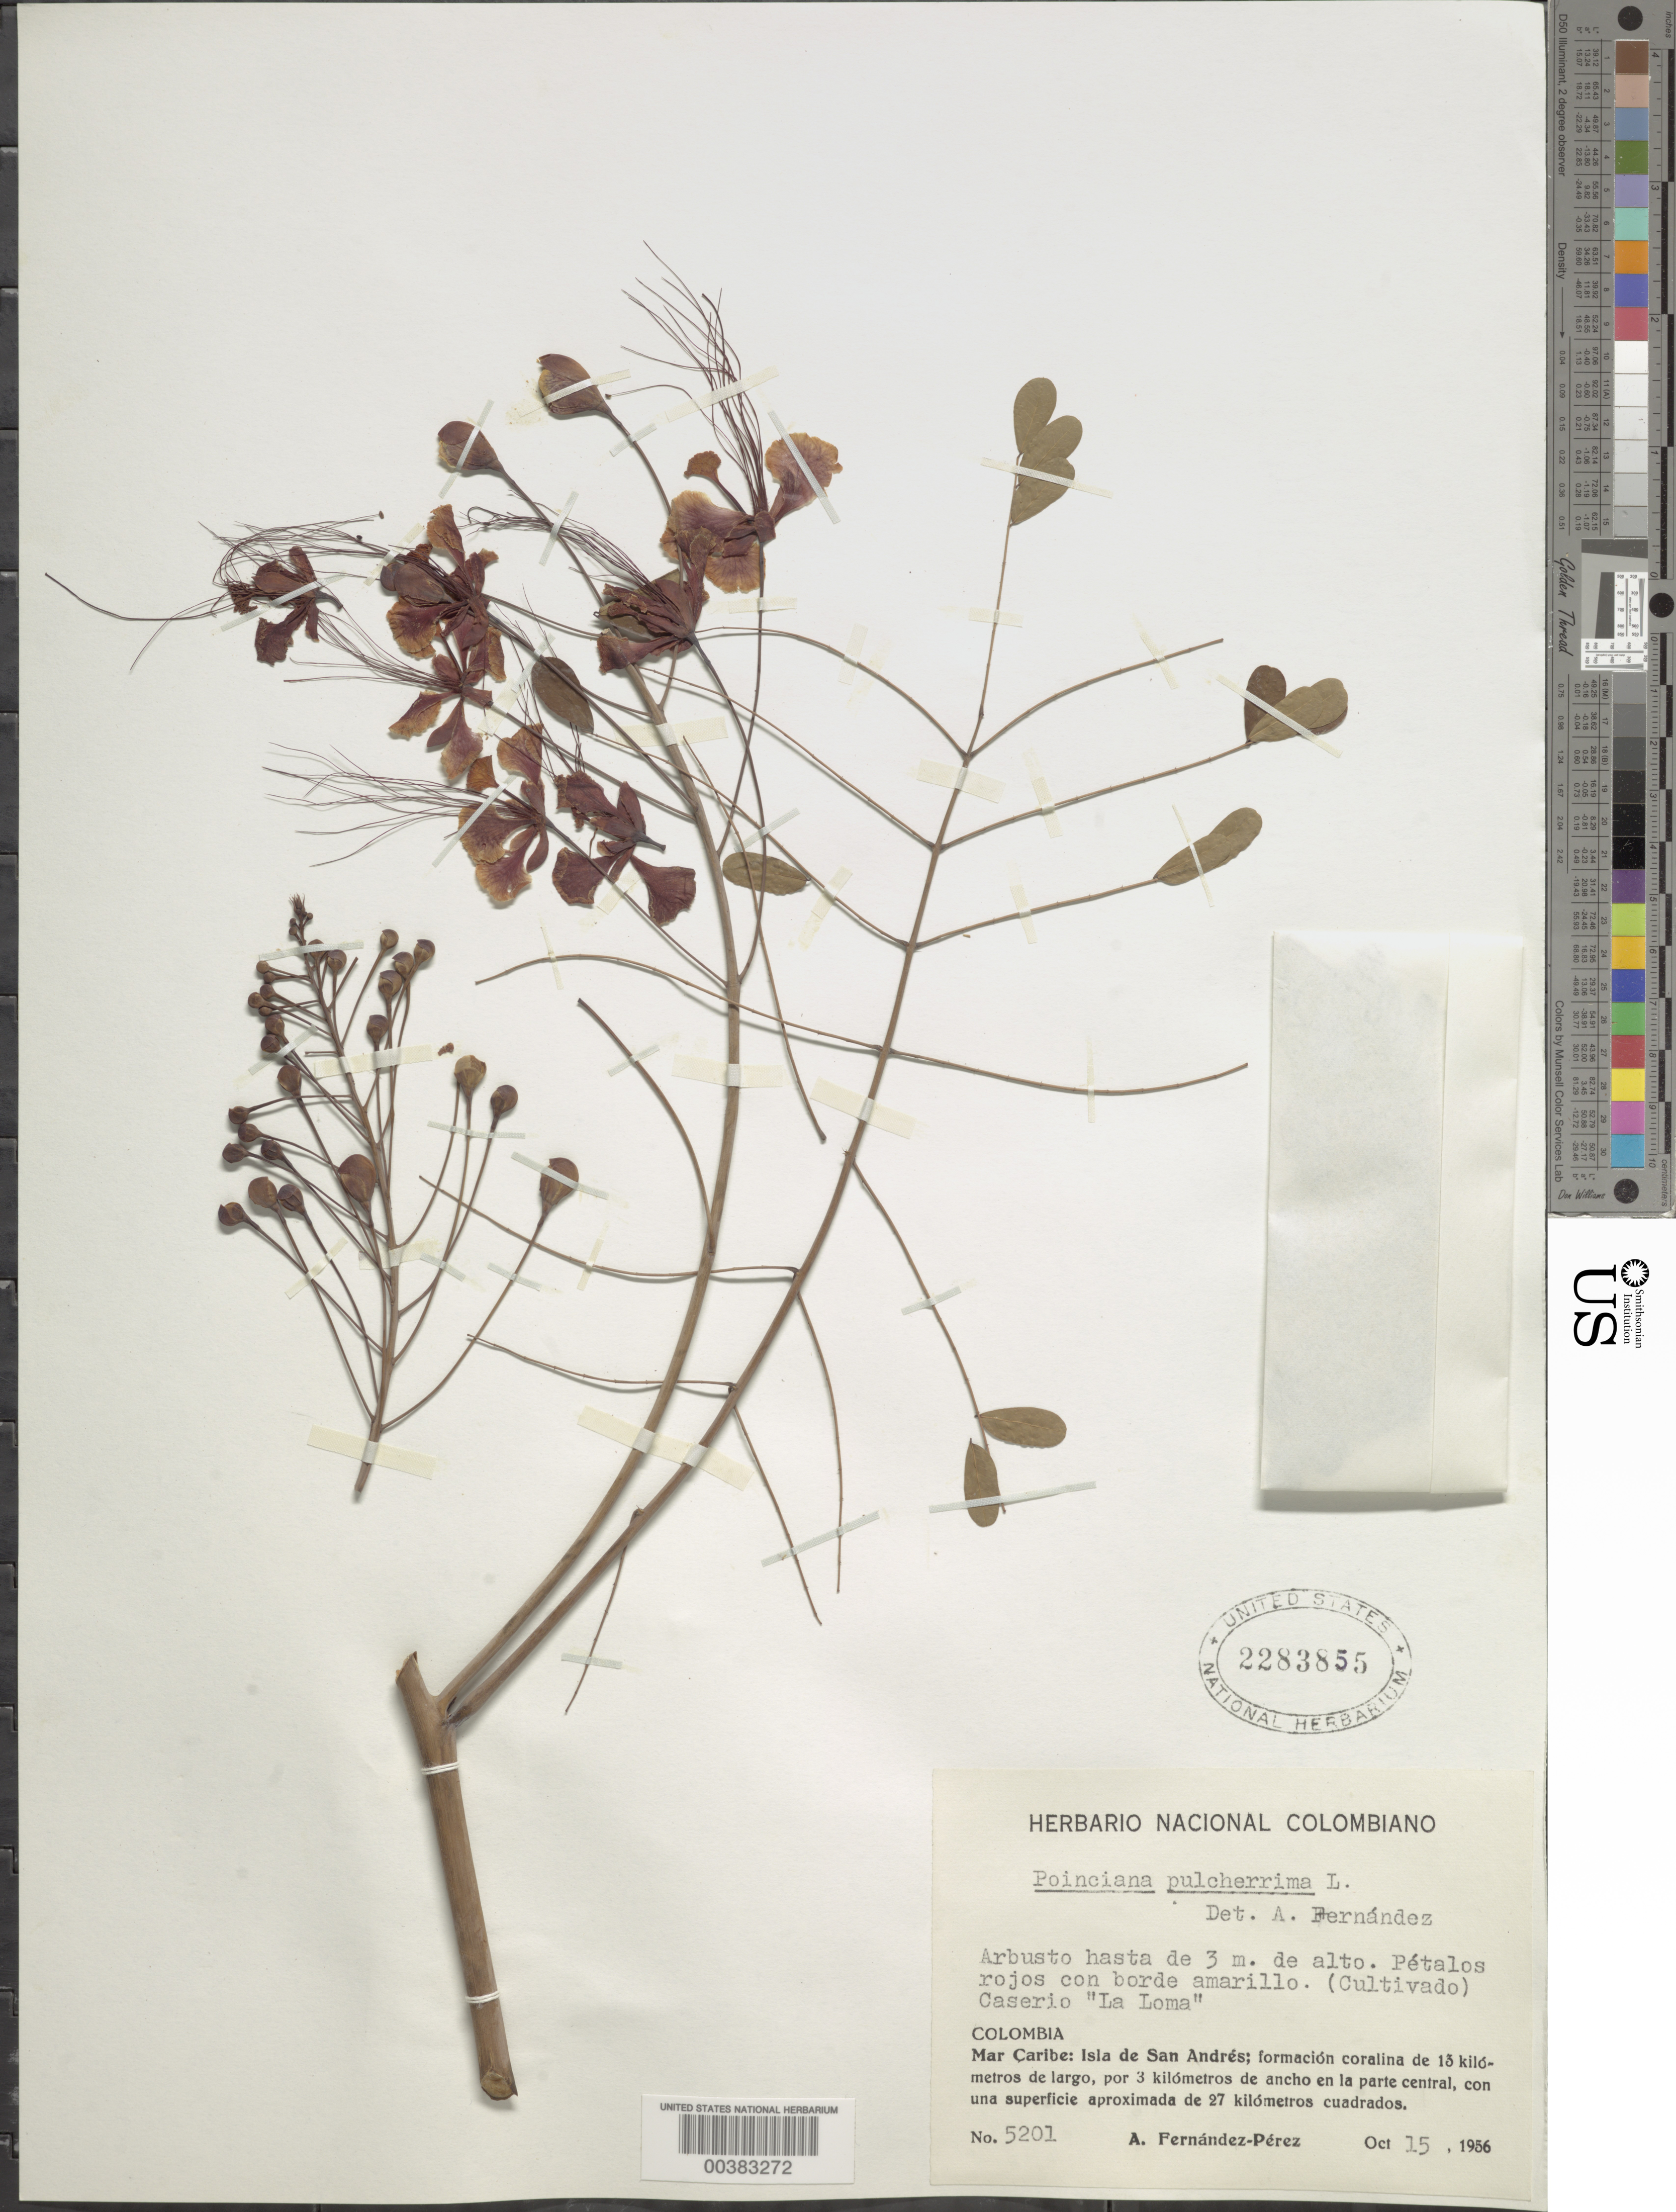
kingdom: Plantae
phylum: Tracheophyta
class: Magnoliopsida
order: Fabales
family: Fabaceae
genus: Caesalpinia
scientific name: Caesalpinia pulcherrima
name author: (L.) Sw.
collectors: A. Fernández-Pérez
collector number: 5201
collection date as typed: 15 Oct 1956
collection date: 1956-10-15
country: Colombia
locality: Mar Caribe: Isla de San Andres; 15 km de Largo, por 3 km de ancho en la parte Central, con una sperficie ca de 27 km Cuadrados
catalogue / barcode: US 2283856